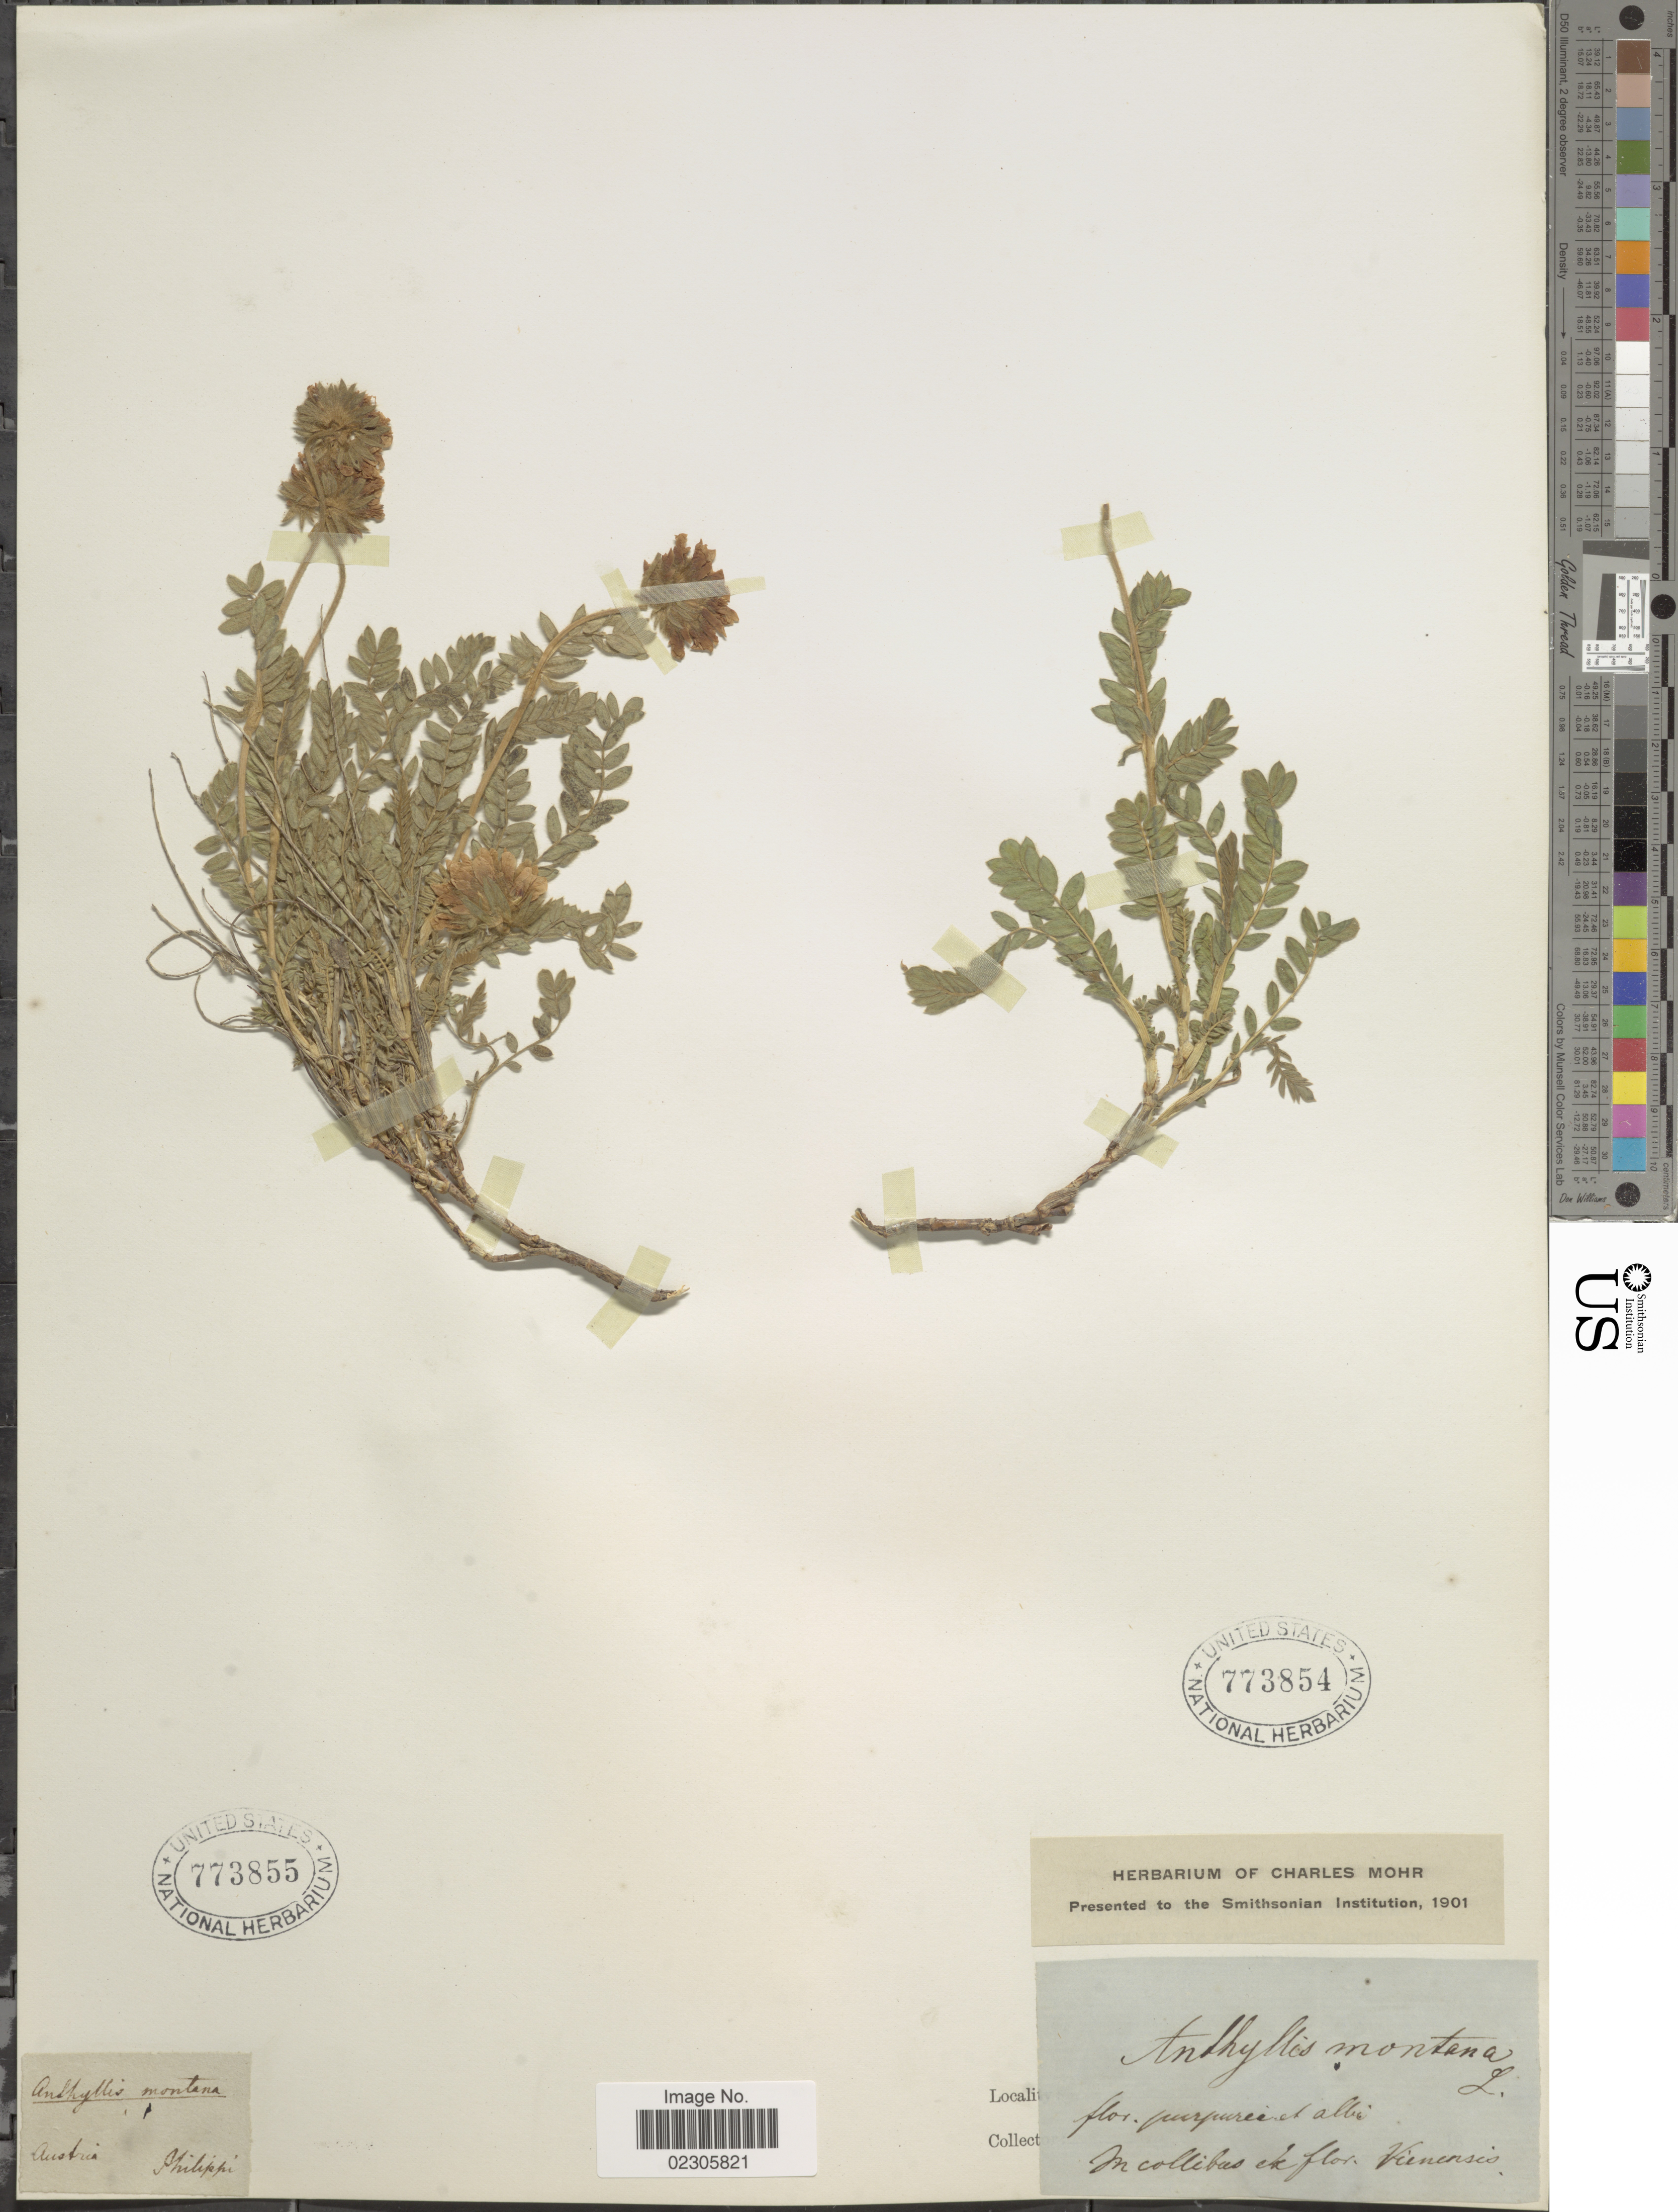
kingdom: Plantae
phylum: Tracheophyta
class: Magnoliopsida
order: Fabales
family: Fabaceae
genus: Anthyllis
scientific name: Anthyllis montana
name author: L.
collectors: -. Philippi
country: Austria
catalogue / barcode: US 773855